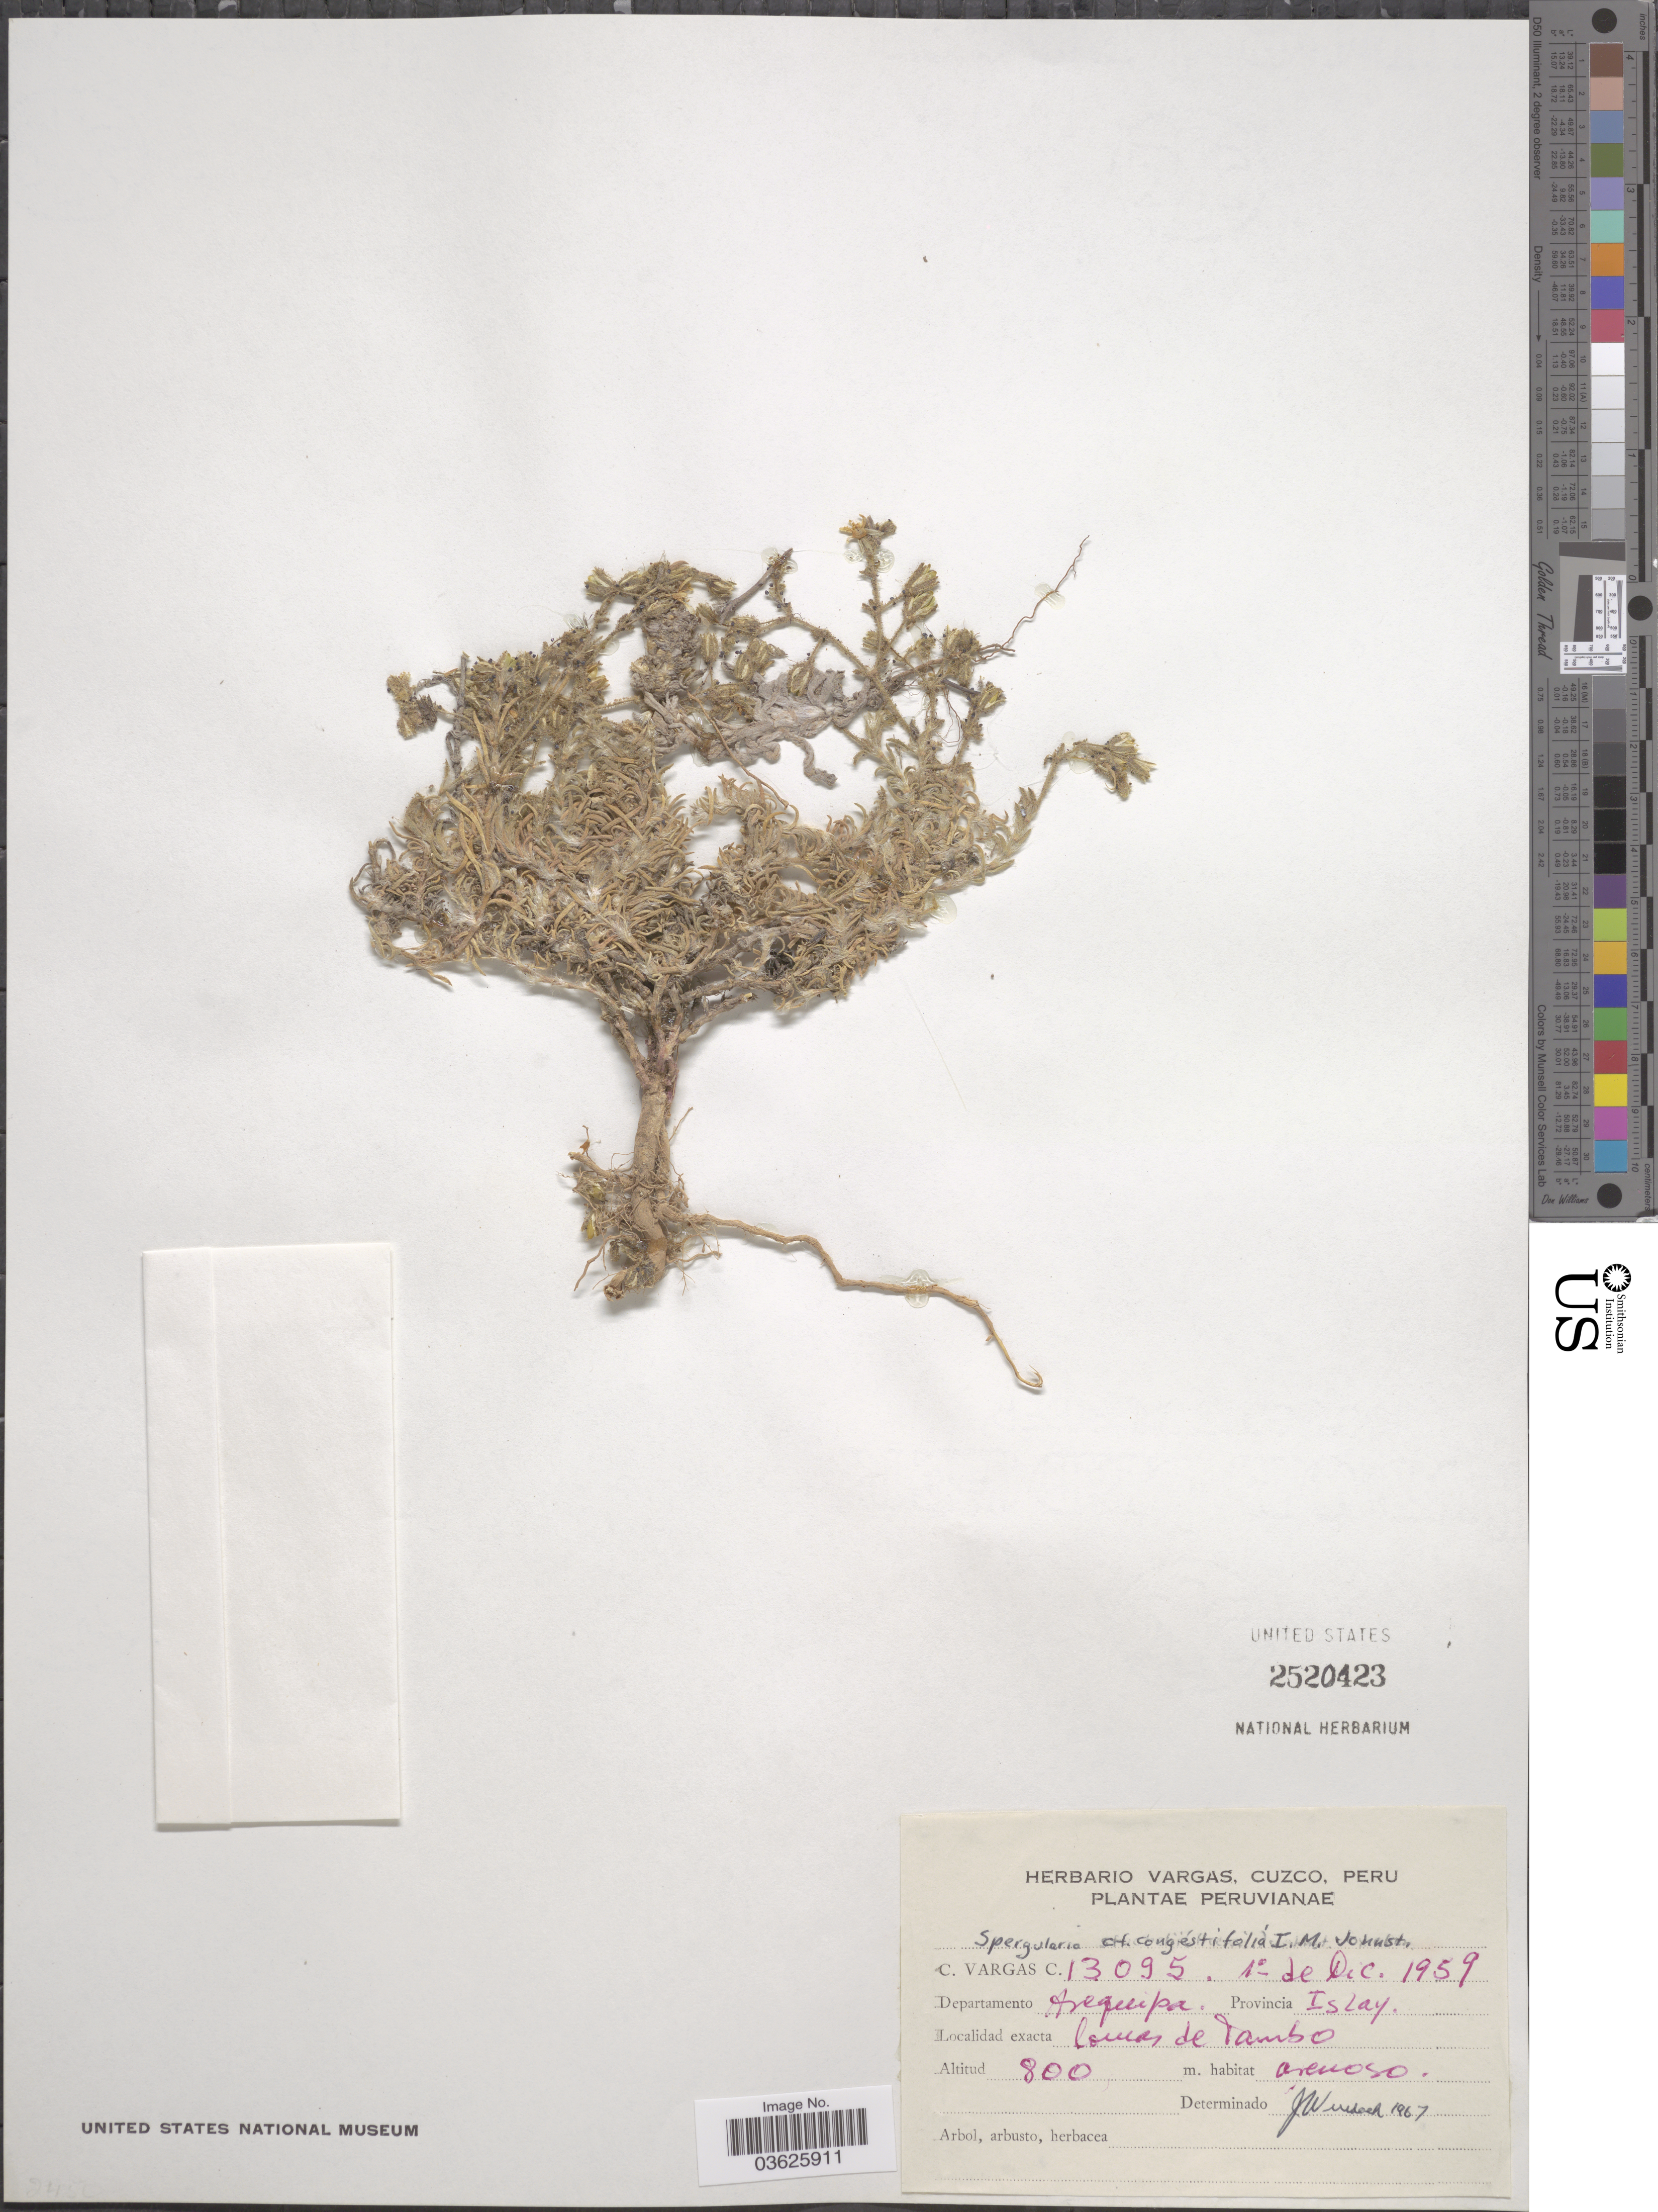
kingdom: Plantae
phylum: Tracheophyta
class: Magnoliopsida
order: Caryophyllales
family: Caryophyllaceae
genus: Spergularia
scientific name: Spergularia congestifolia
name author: I.M. Johnst.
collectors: C. Vargas Calderón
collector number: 13095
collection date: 1959-12-01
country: Peru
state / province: Arequipa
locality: Departamento Arequipa. Provincia Islay. Lomas de Tambo.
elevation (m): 800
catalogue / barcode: US 2520423